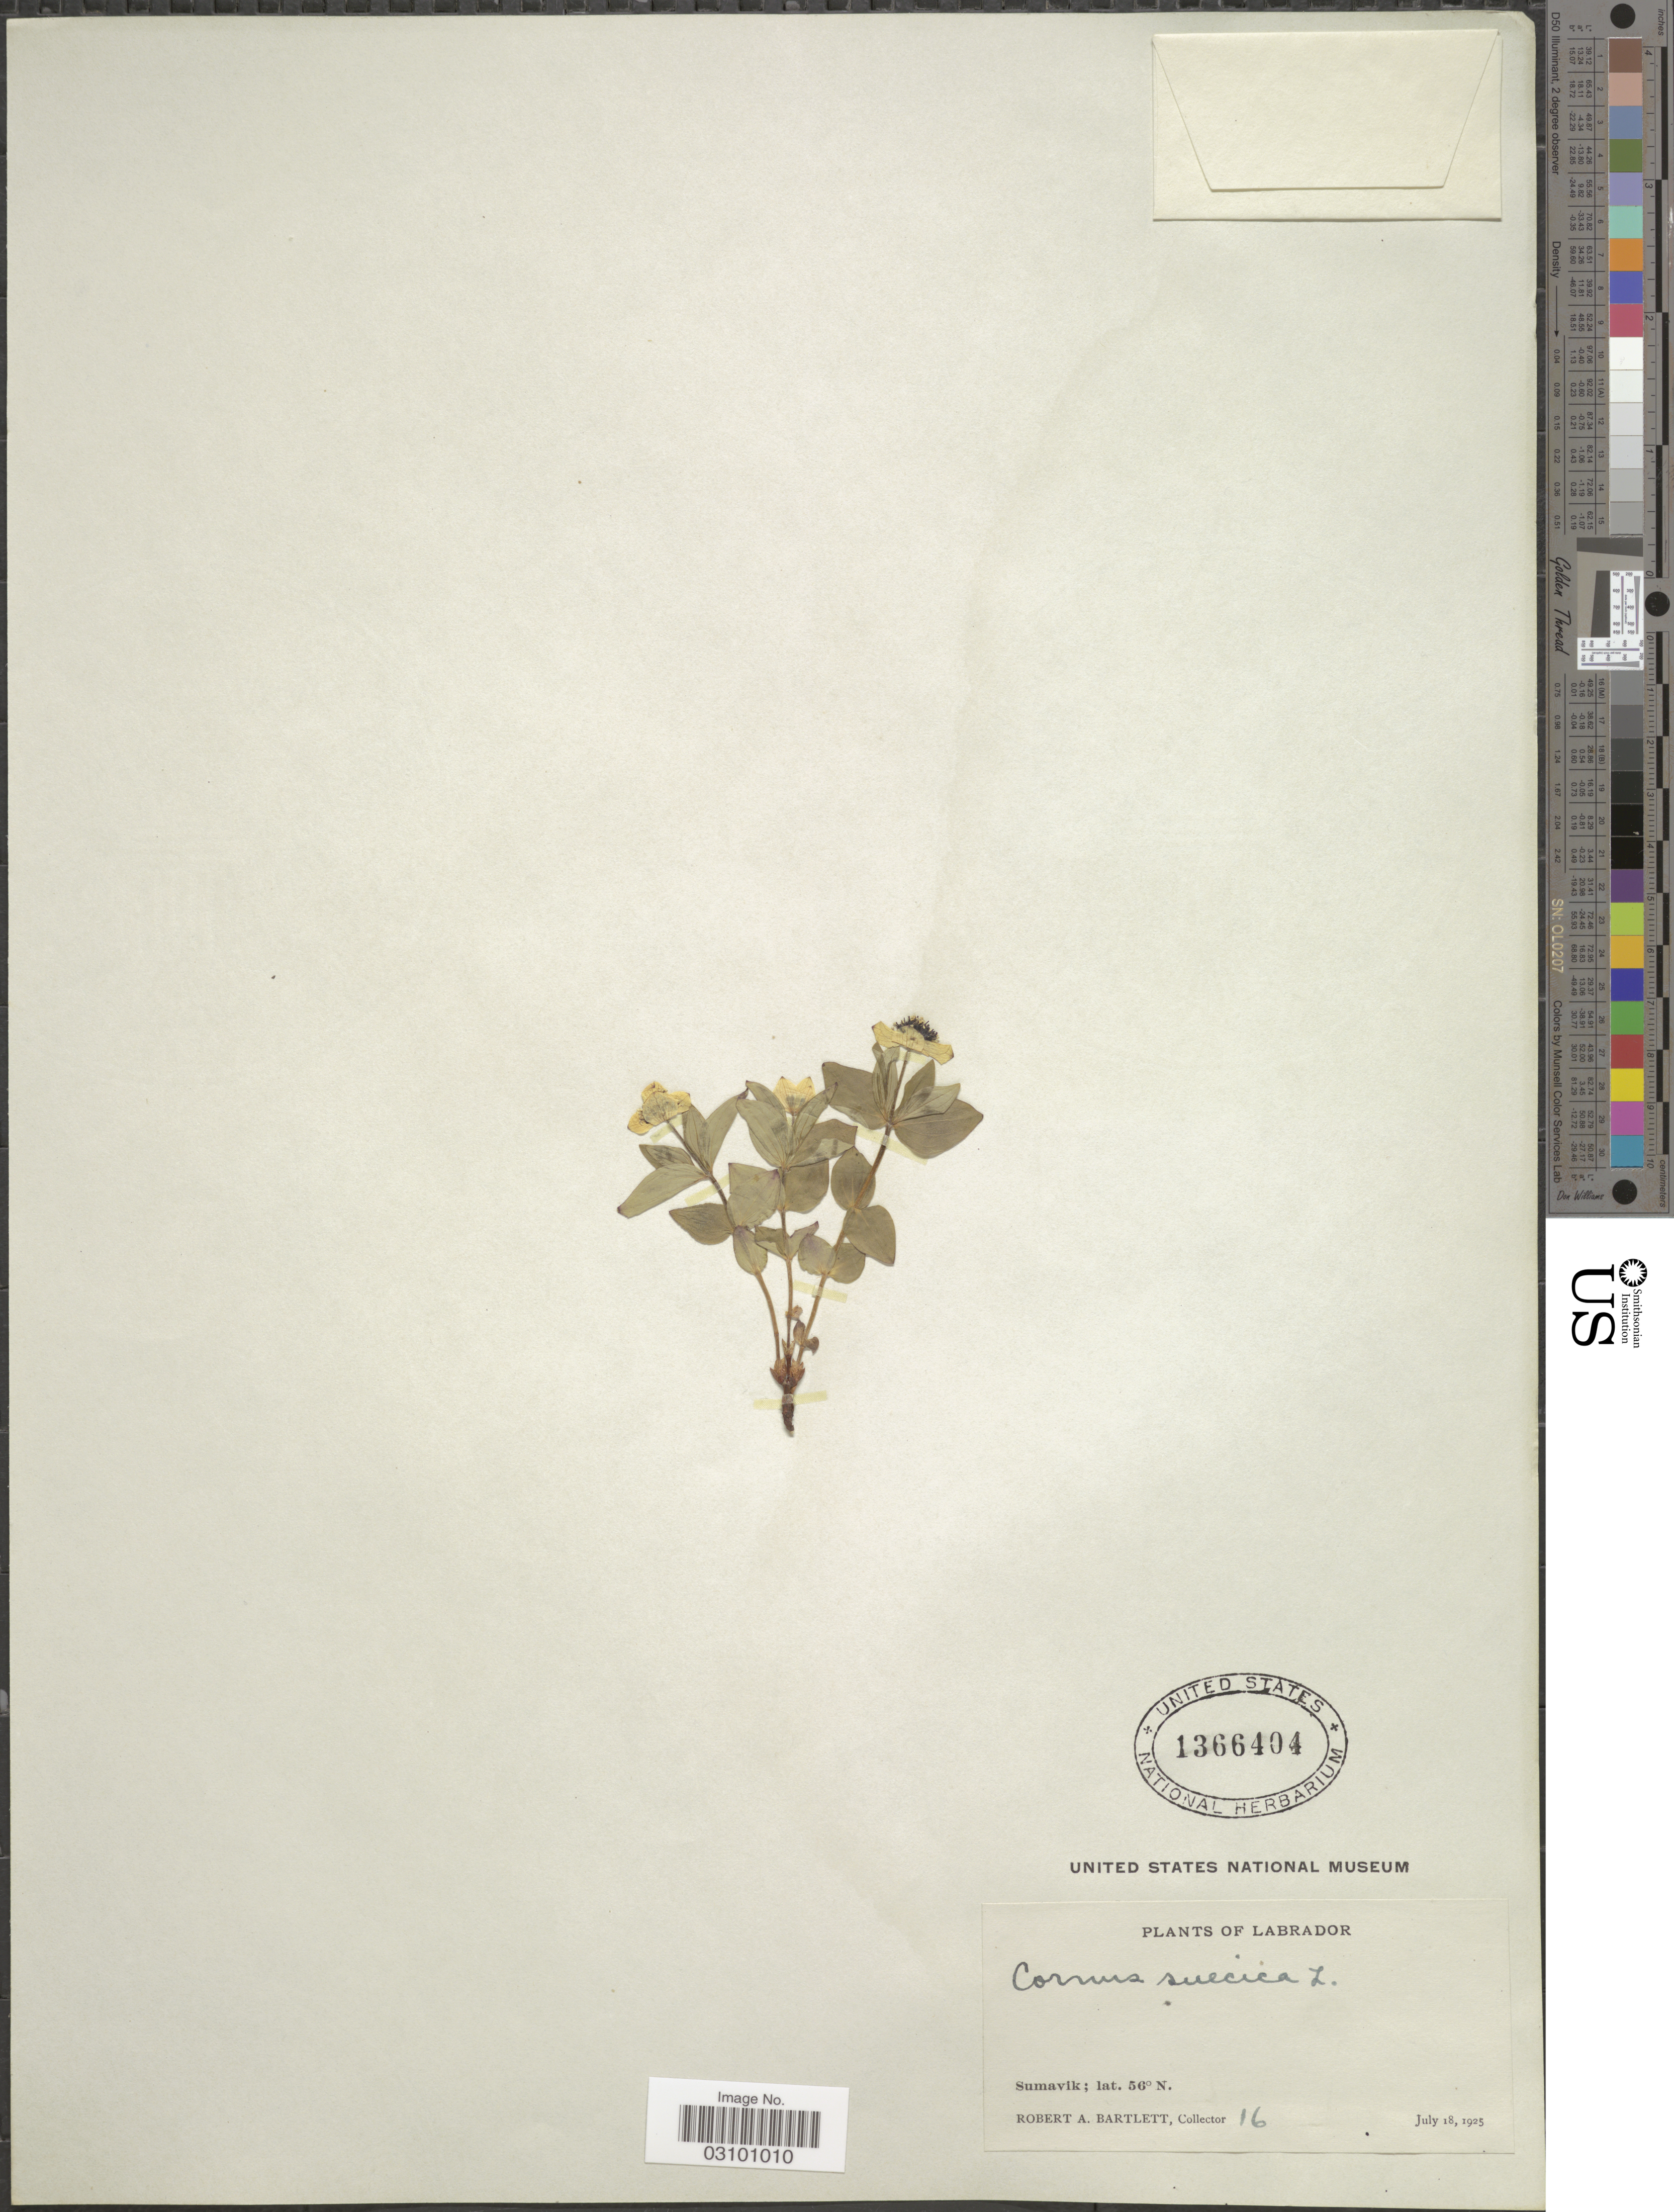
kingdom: Plantae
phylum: Tracheophyta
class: Magnoliopsida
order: Cornales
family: Cornaceae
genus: Cornus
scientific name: Cornus suecica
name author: L.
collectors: R. A. Bartlett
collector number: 16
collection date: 1925-07-18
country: Canada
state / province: Newfoundland and Labrador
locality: Labrador. Sumavik.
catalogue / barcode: US 1366404